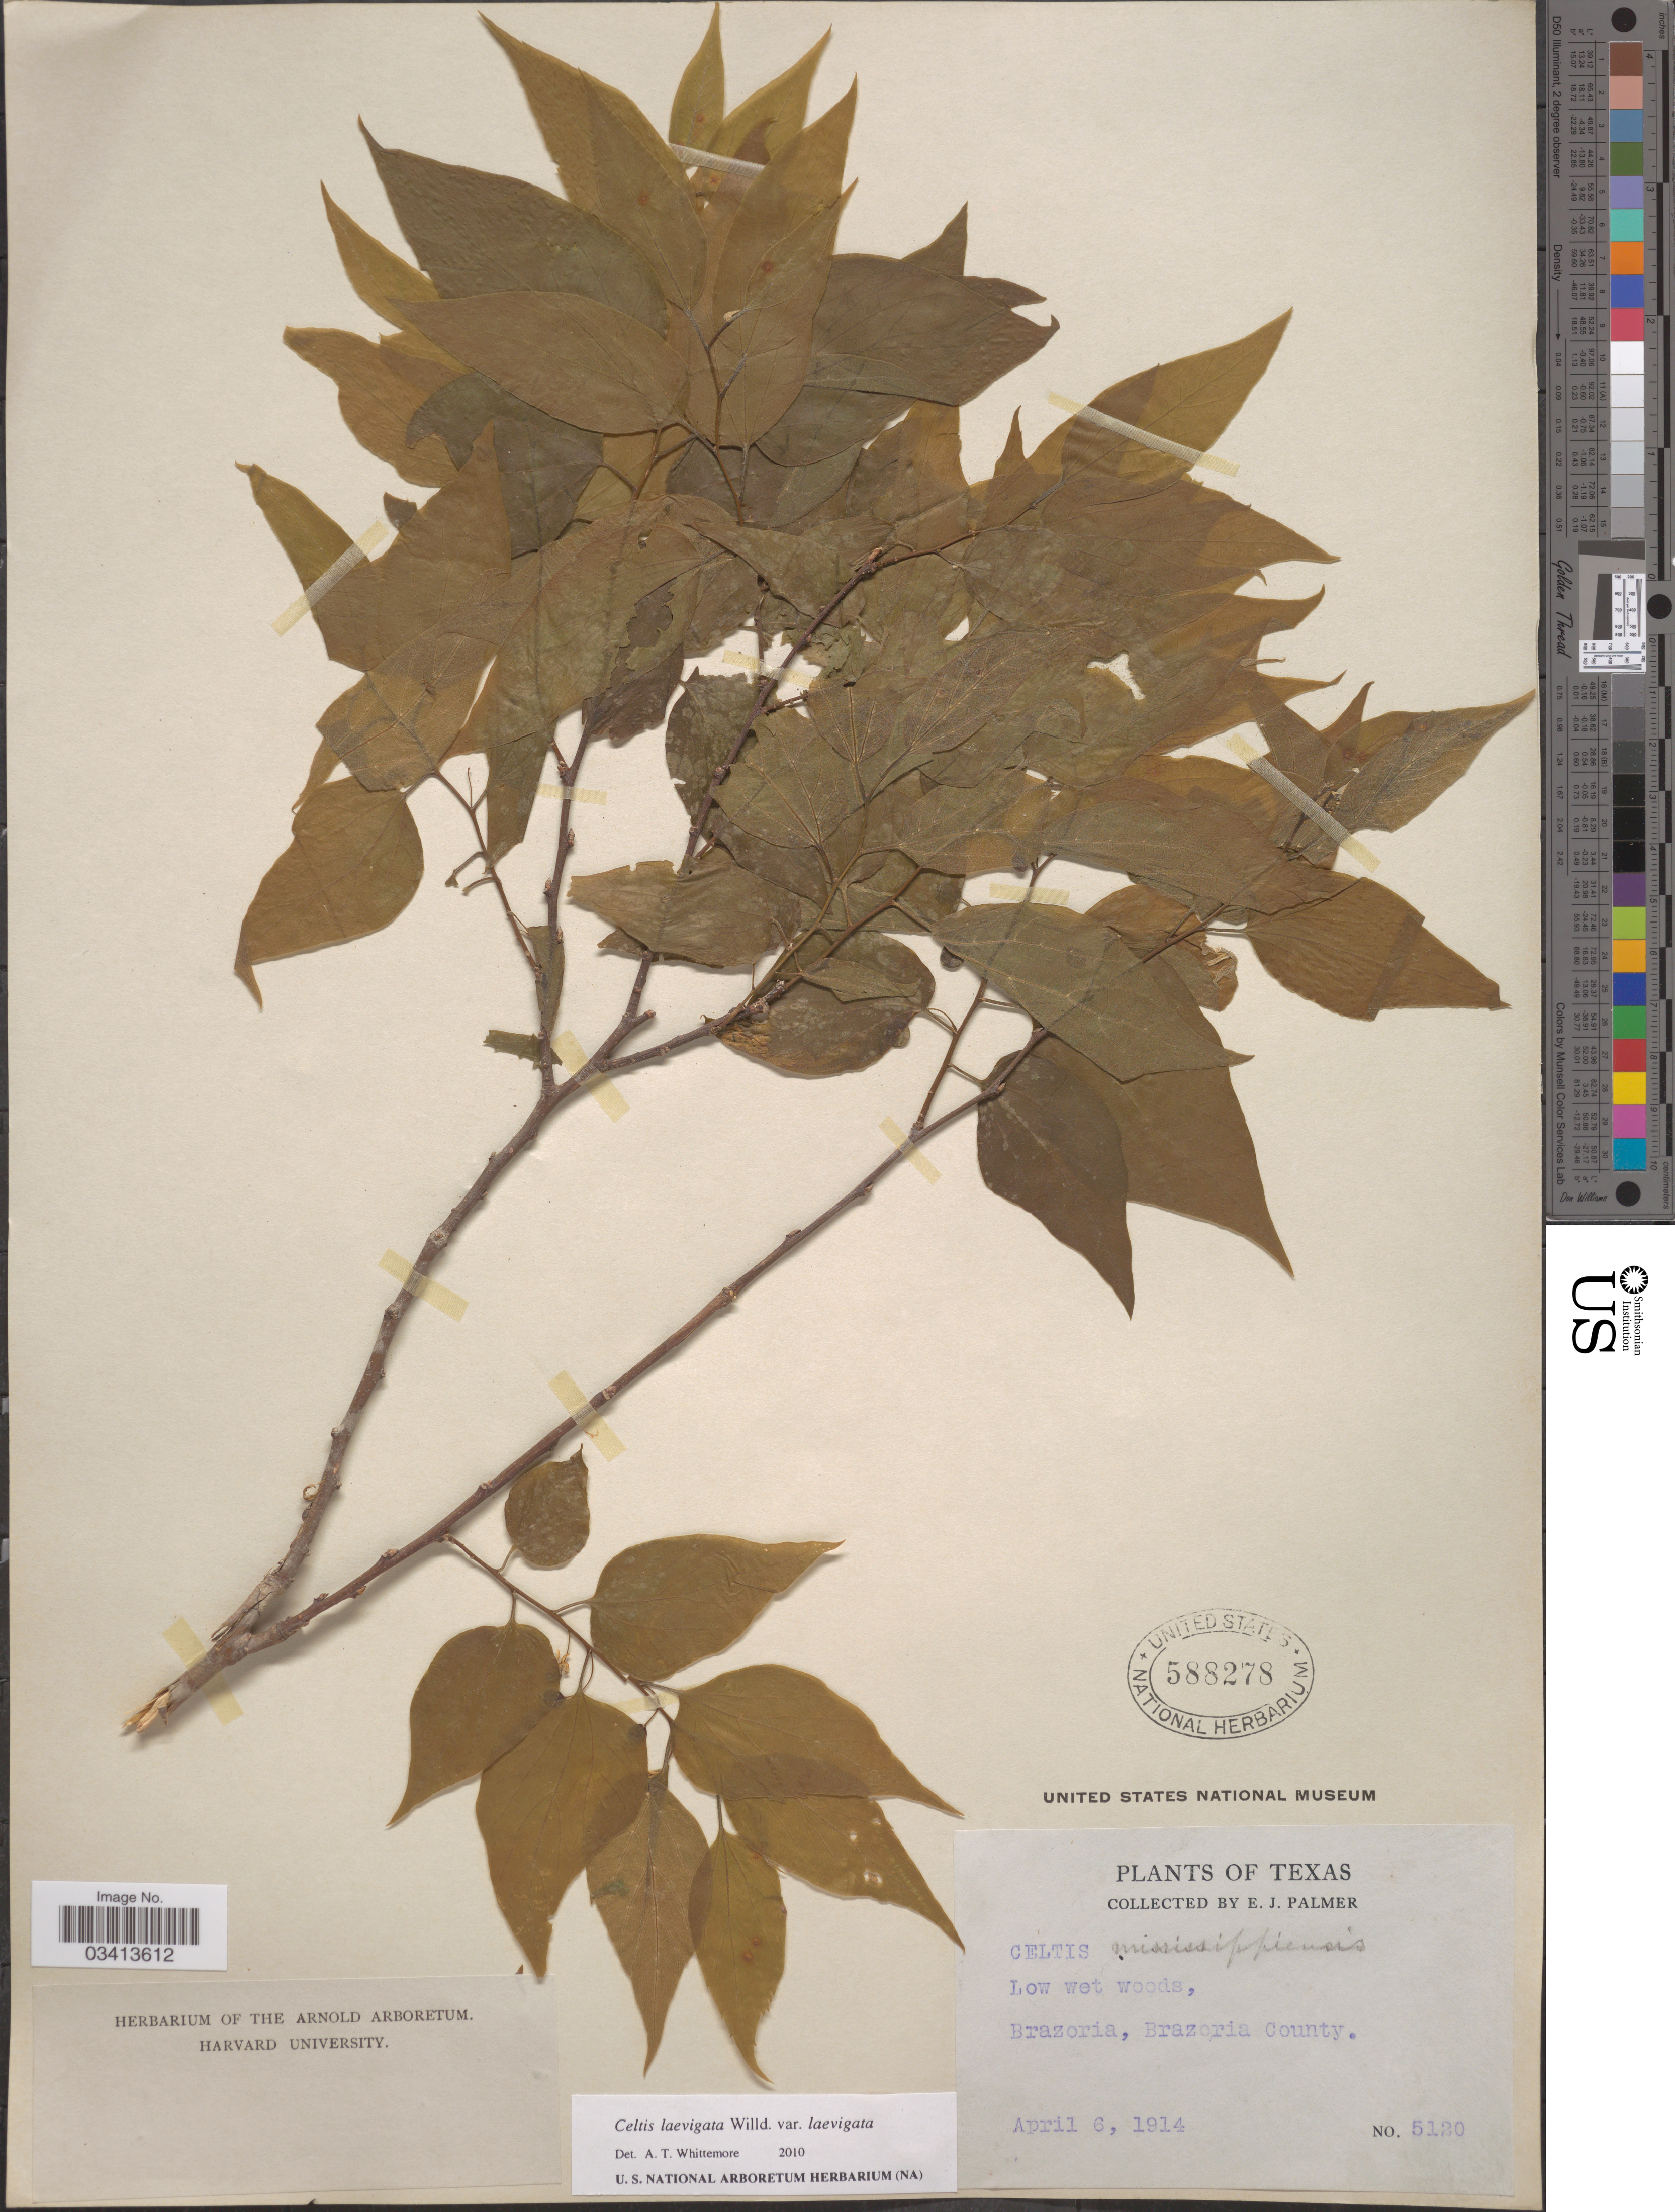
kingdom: Plantae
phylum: Tracheophyta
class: Magnoliopsida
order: Rosales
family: Cannabaceae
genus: Celtis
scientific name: Celtis laevigata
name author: Willd.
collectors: E. J. Palmer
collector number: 5120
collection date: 1914-04-06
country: United States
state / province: Texas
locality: Brazoria, Brazoria County.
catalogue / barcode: US 588278